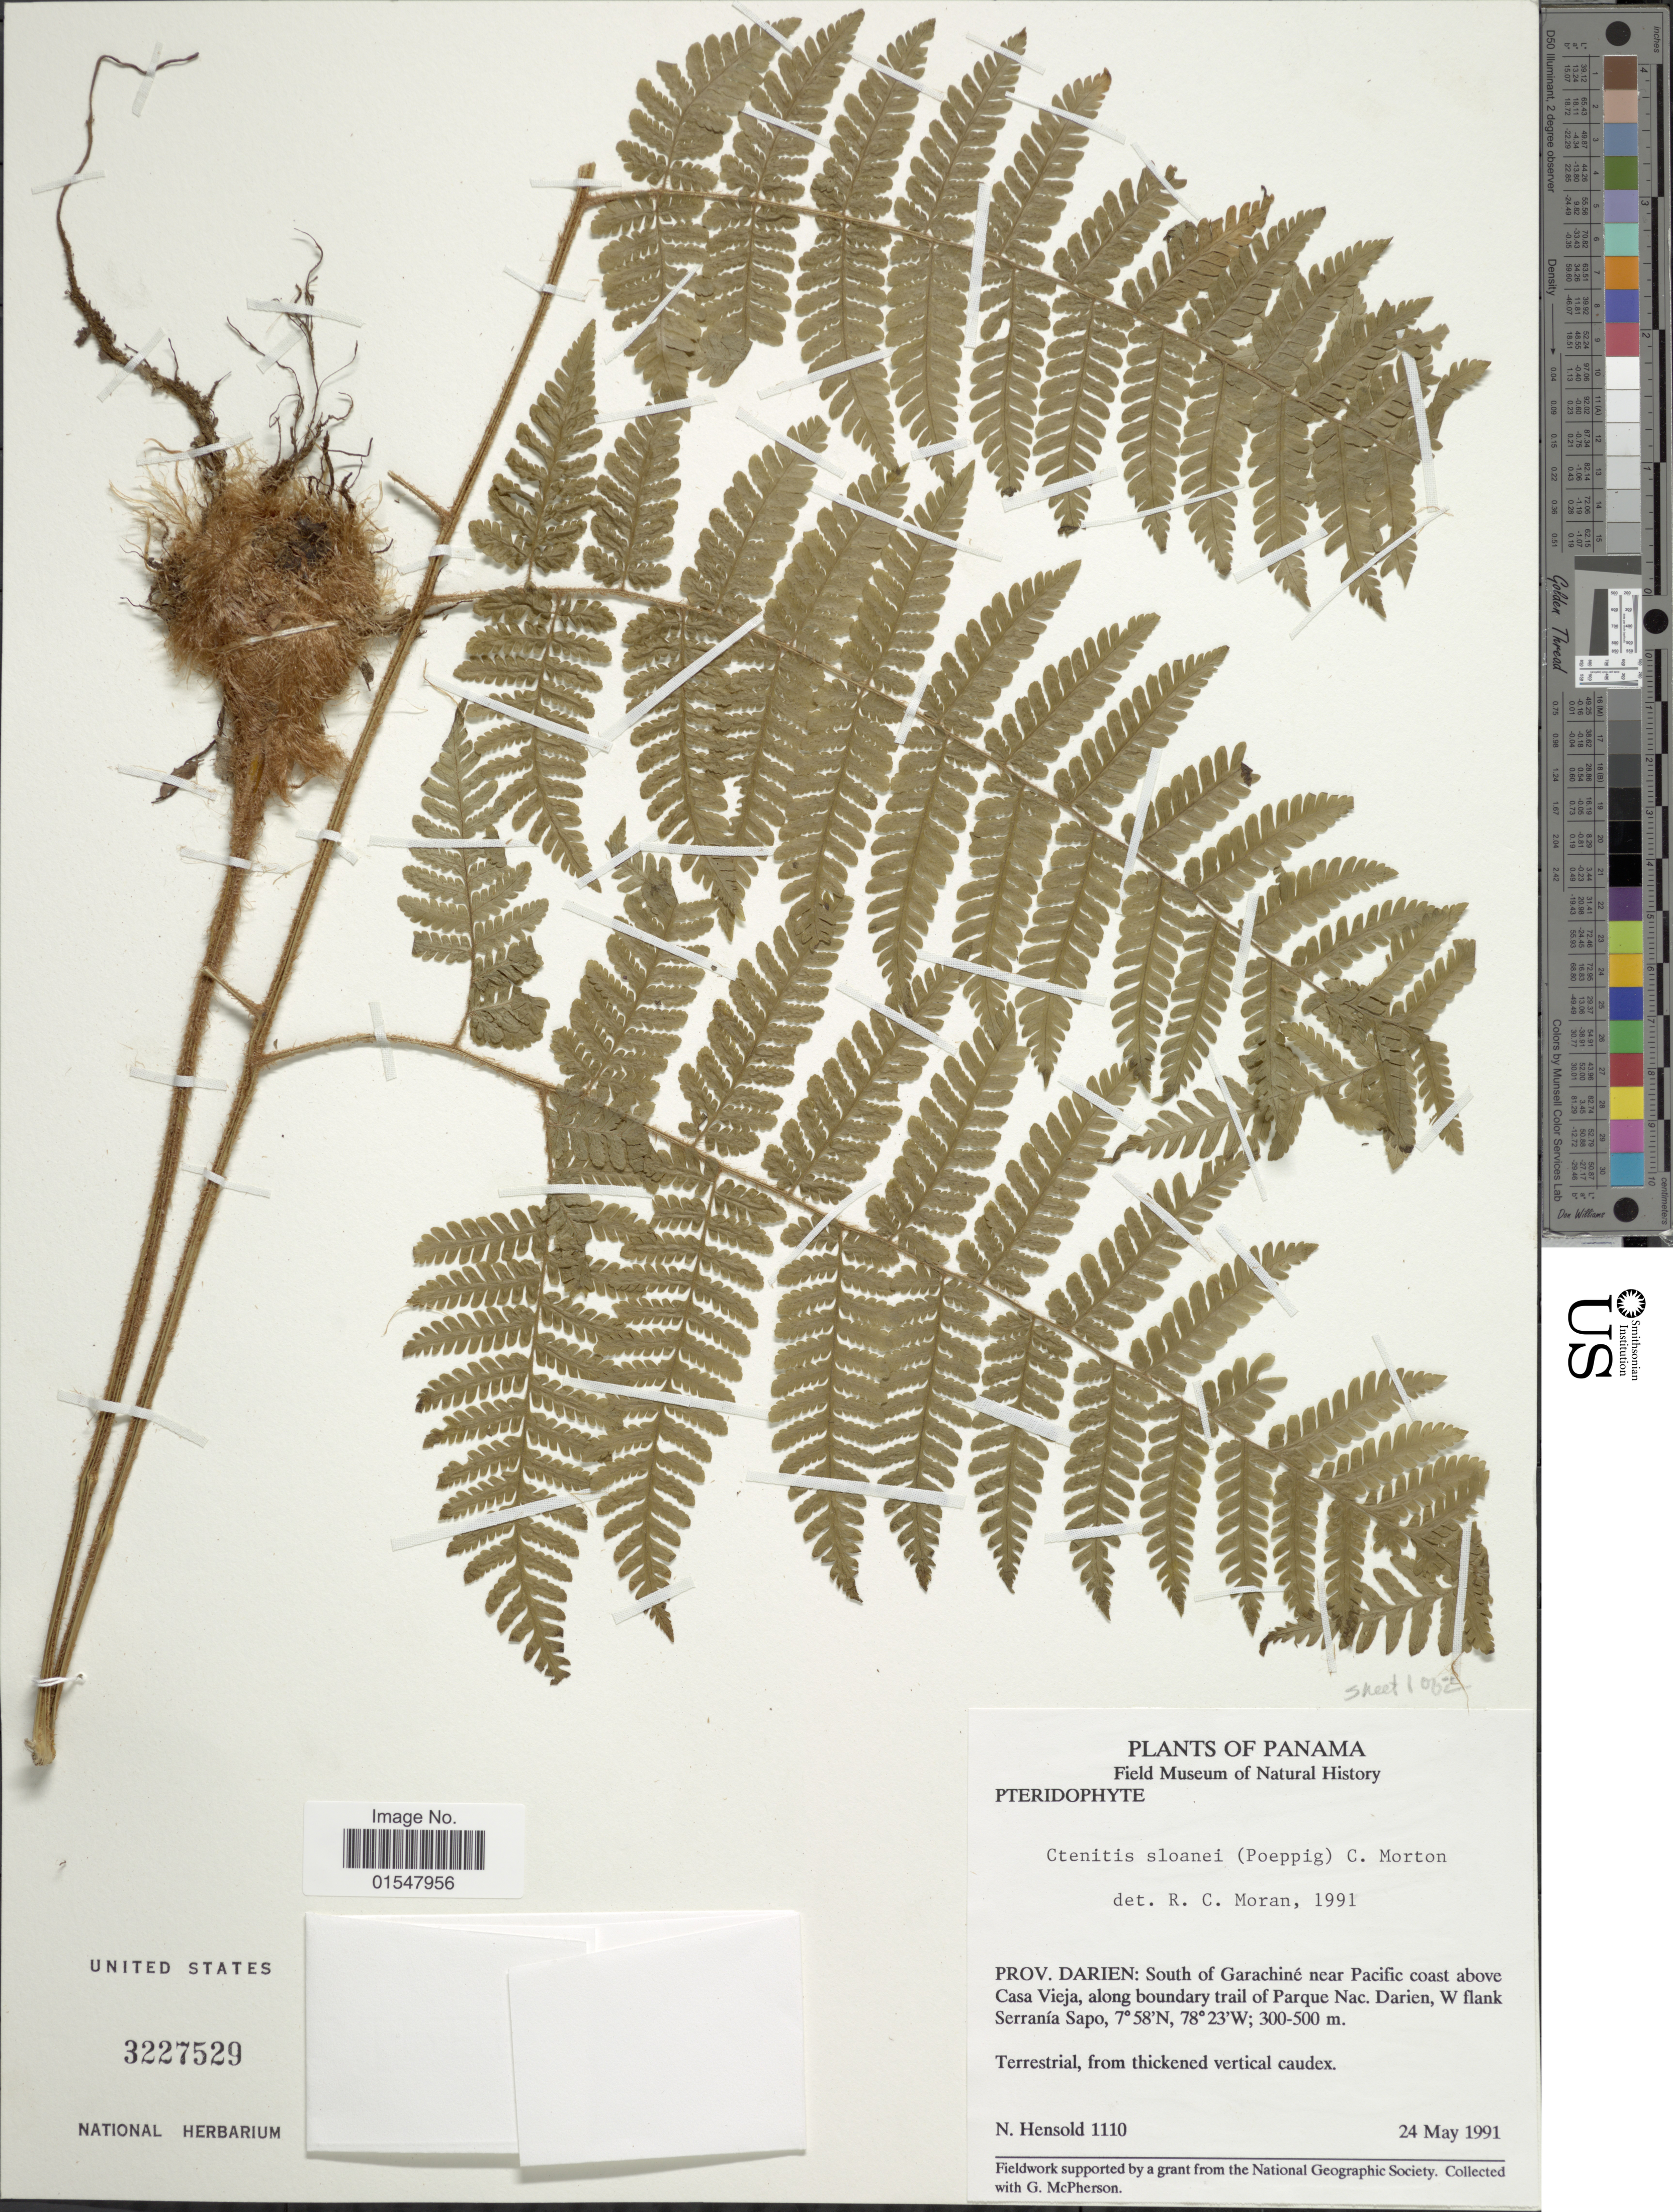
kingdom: Plantae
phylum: Tracheophyta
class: Polypodiopsida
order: Polypodiales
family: Dryopteridaceae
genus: Ctenitis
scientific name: Ctenitis sloanei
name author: (Poepp. ex Spreng.) C.V. Morton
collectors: N. Hensold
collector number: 1110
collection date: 1991-05-24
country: Panama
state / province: Darién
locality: Panama, Prov. darien: south of Garachiné near Pacific coast above Casa Vieja, along boundary trail of Parque Nac. Darien, W flank Serranía Sapo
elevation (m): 300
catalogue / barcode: US 3227529